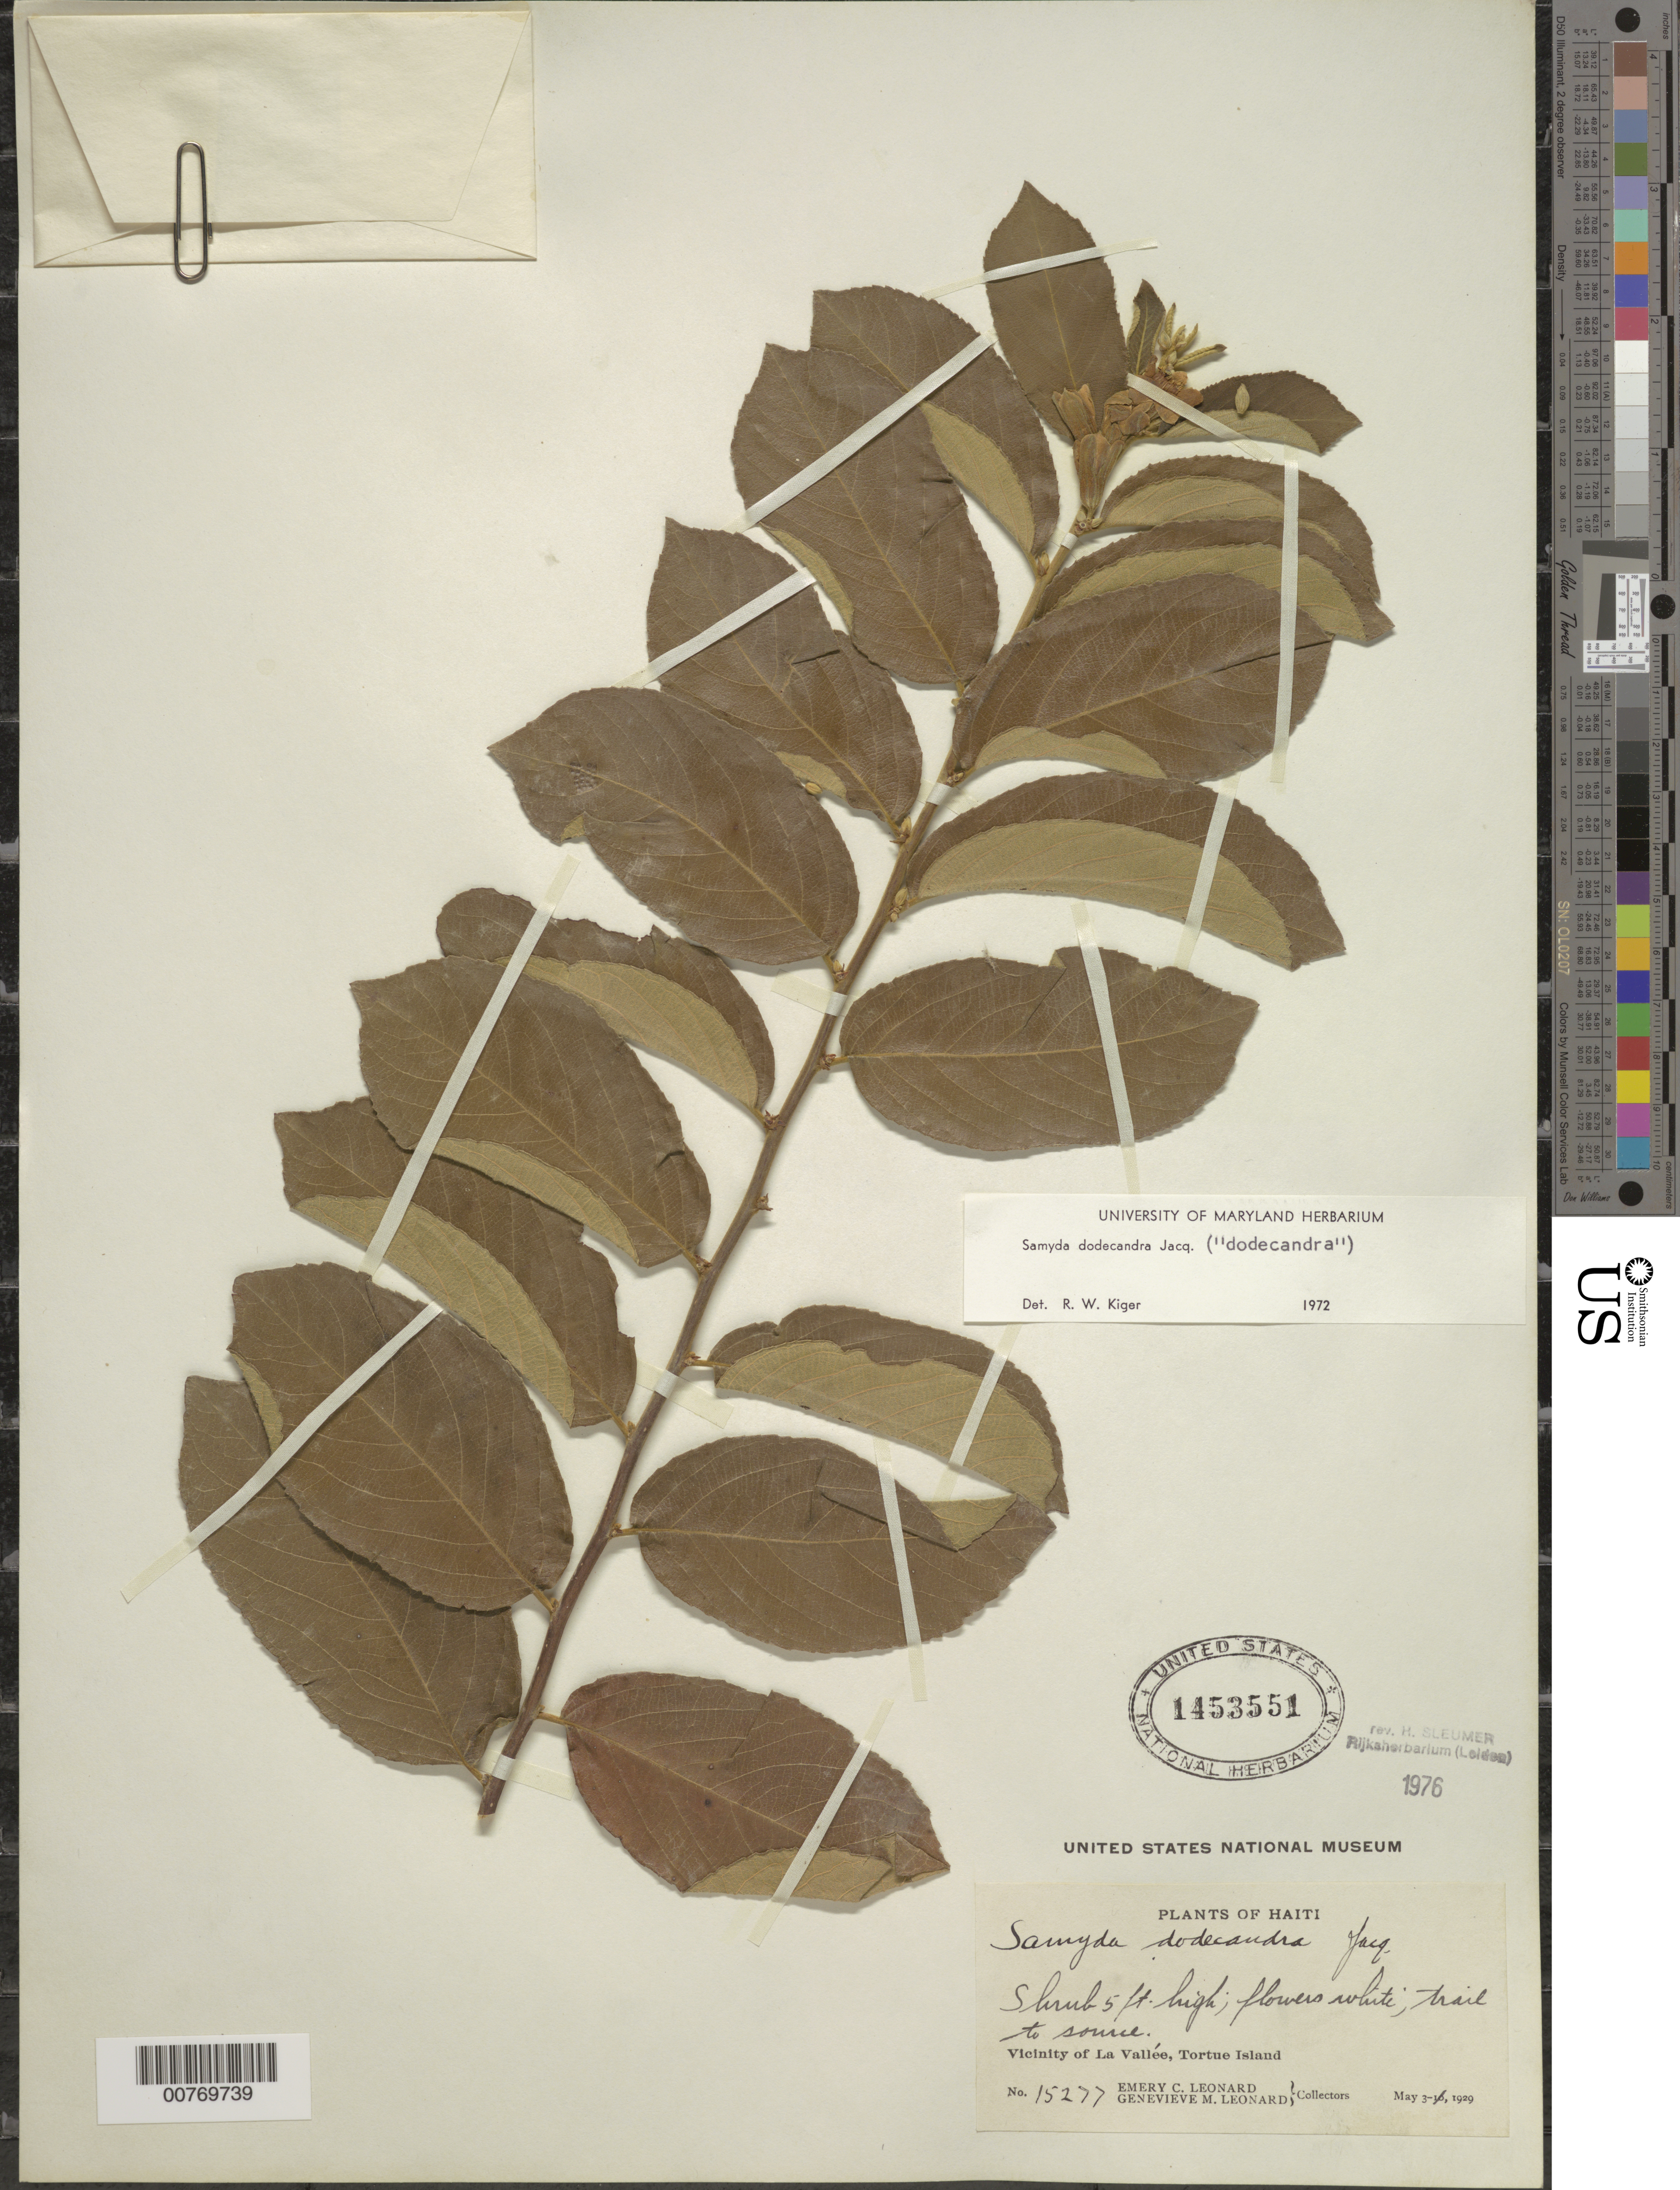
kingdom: Plantae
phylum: Tracheophyta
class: Magnoliopsida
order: Malpighiales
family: Salicaceae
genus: Casearia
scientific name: Casearia dodecandra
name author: (Jacq.) T. Samar. & M.H. Alford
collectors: E. C. Leonard & G. M. Leonard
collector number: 15277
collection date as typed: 03 May 1929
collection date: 1929-05-03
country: Haiti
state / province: Nord-Óuest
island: Île de la Tortue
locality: Vicinity of La Vallée, Tortue Island.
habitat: Trail to source.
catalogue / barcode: US 1453551